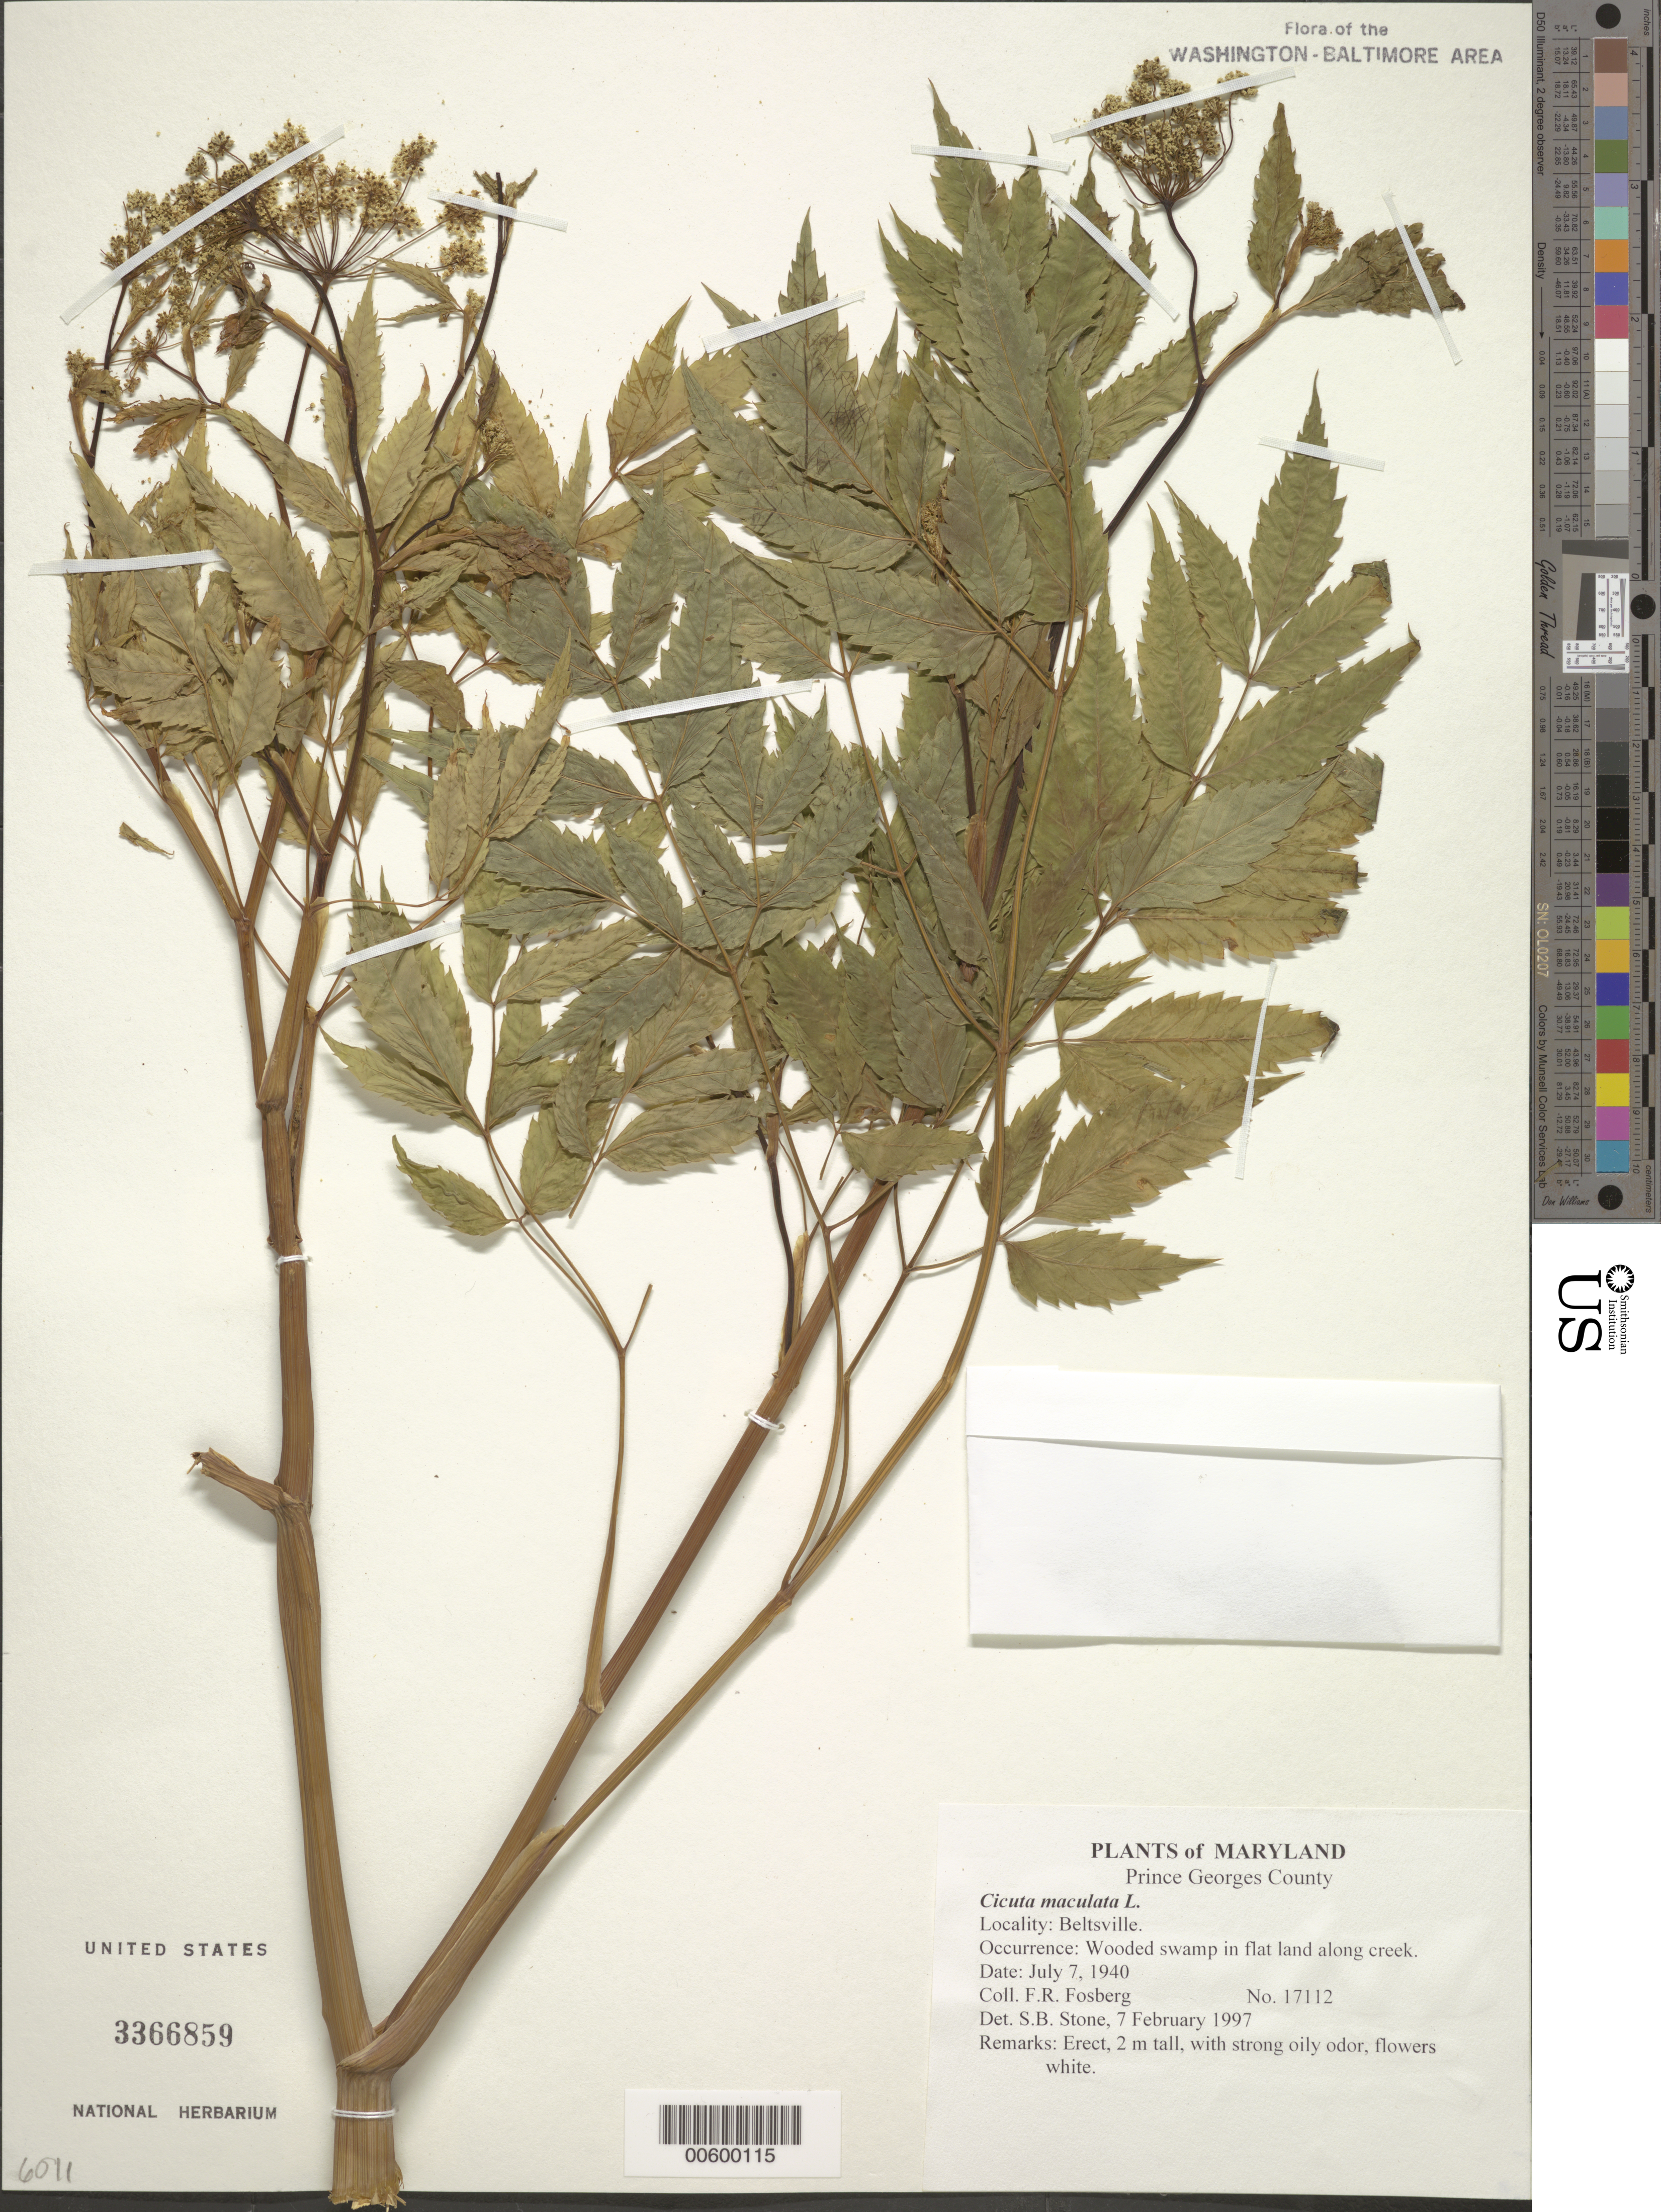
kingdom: Plantae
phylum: Tracheophyta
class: Magnoliopsida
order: Apiales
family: Apiaceae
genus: Cicuta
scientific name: Cicuta maculata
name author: L.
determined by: Stone, S. B.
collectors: F. R. Fosberg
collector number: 17112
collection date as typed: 07 Jul 1940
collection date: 1940-07-07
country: United States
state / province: Maryland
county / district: Prince George's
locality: Beltsville.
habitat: Wooded swamp in flat land along creek.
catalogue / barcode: US 3366859